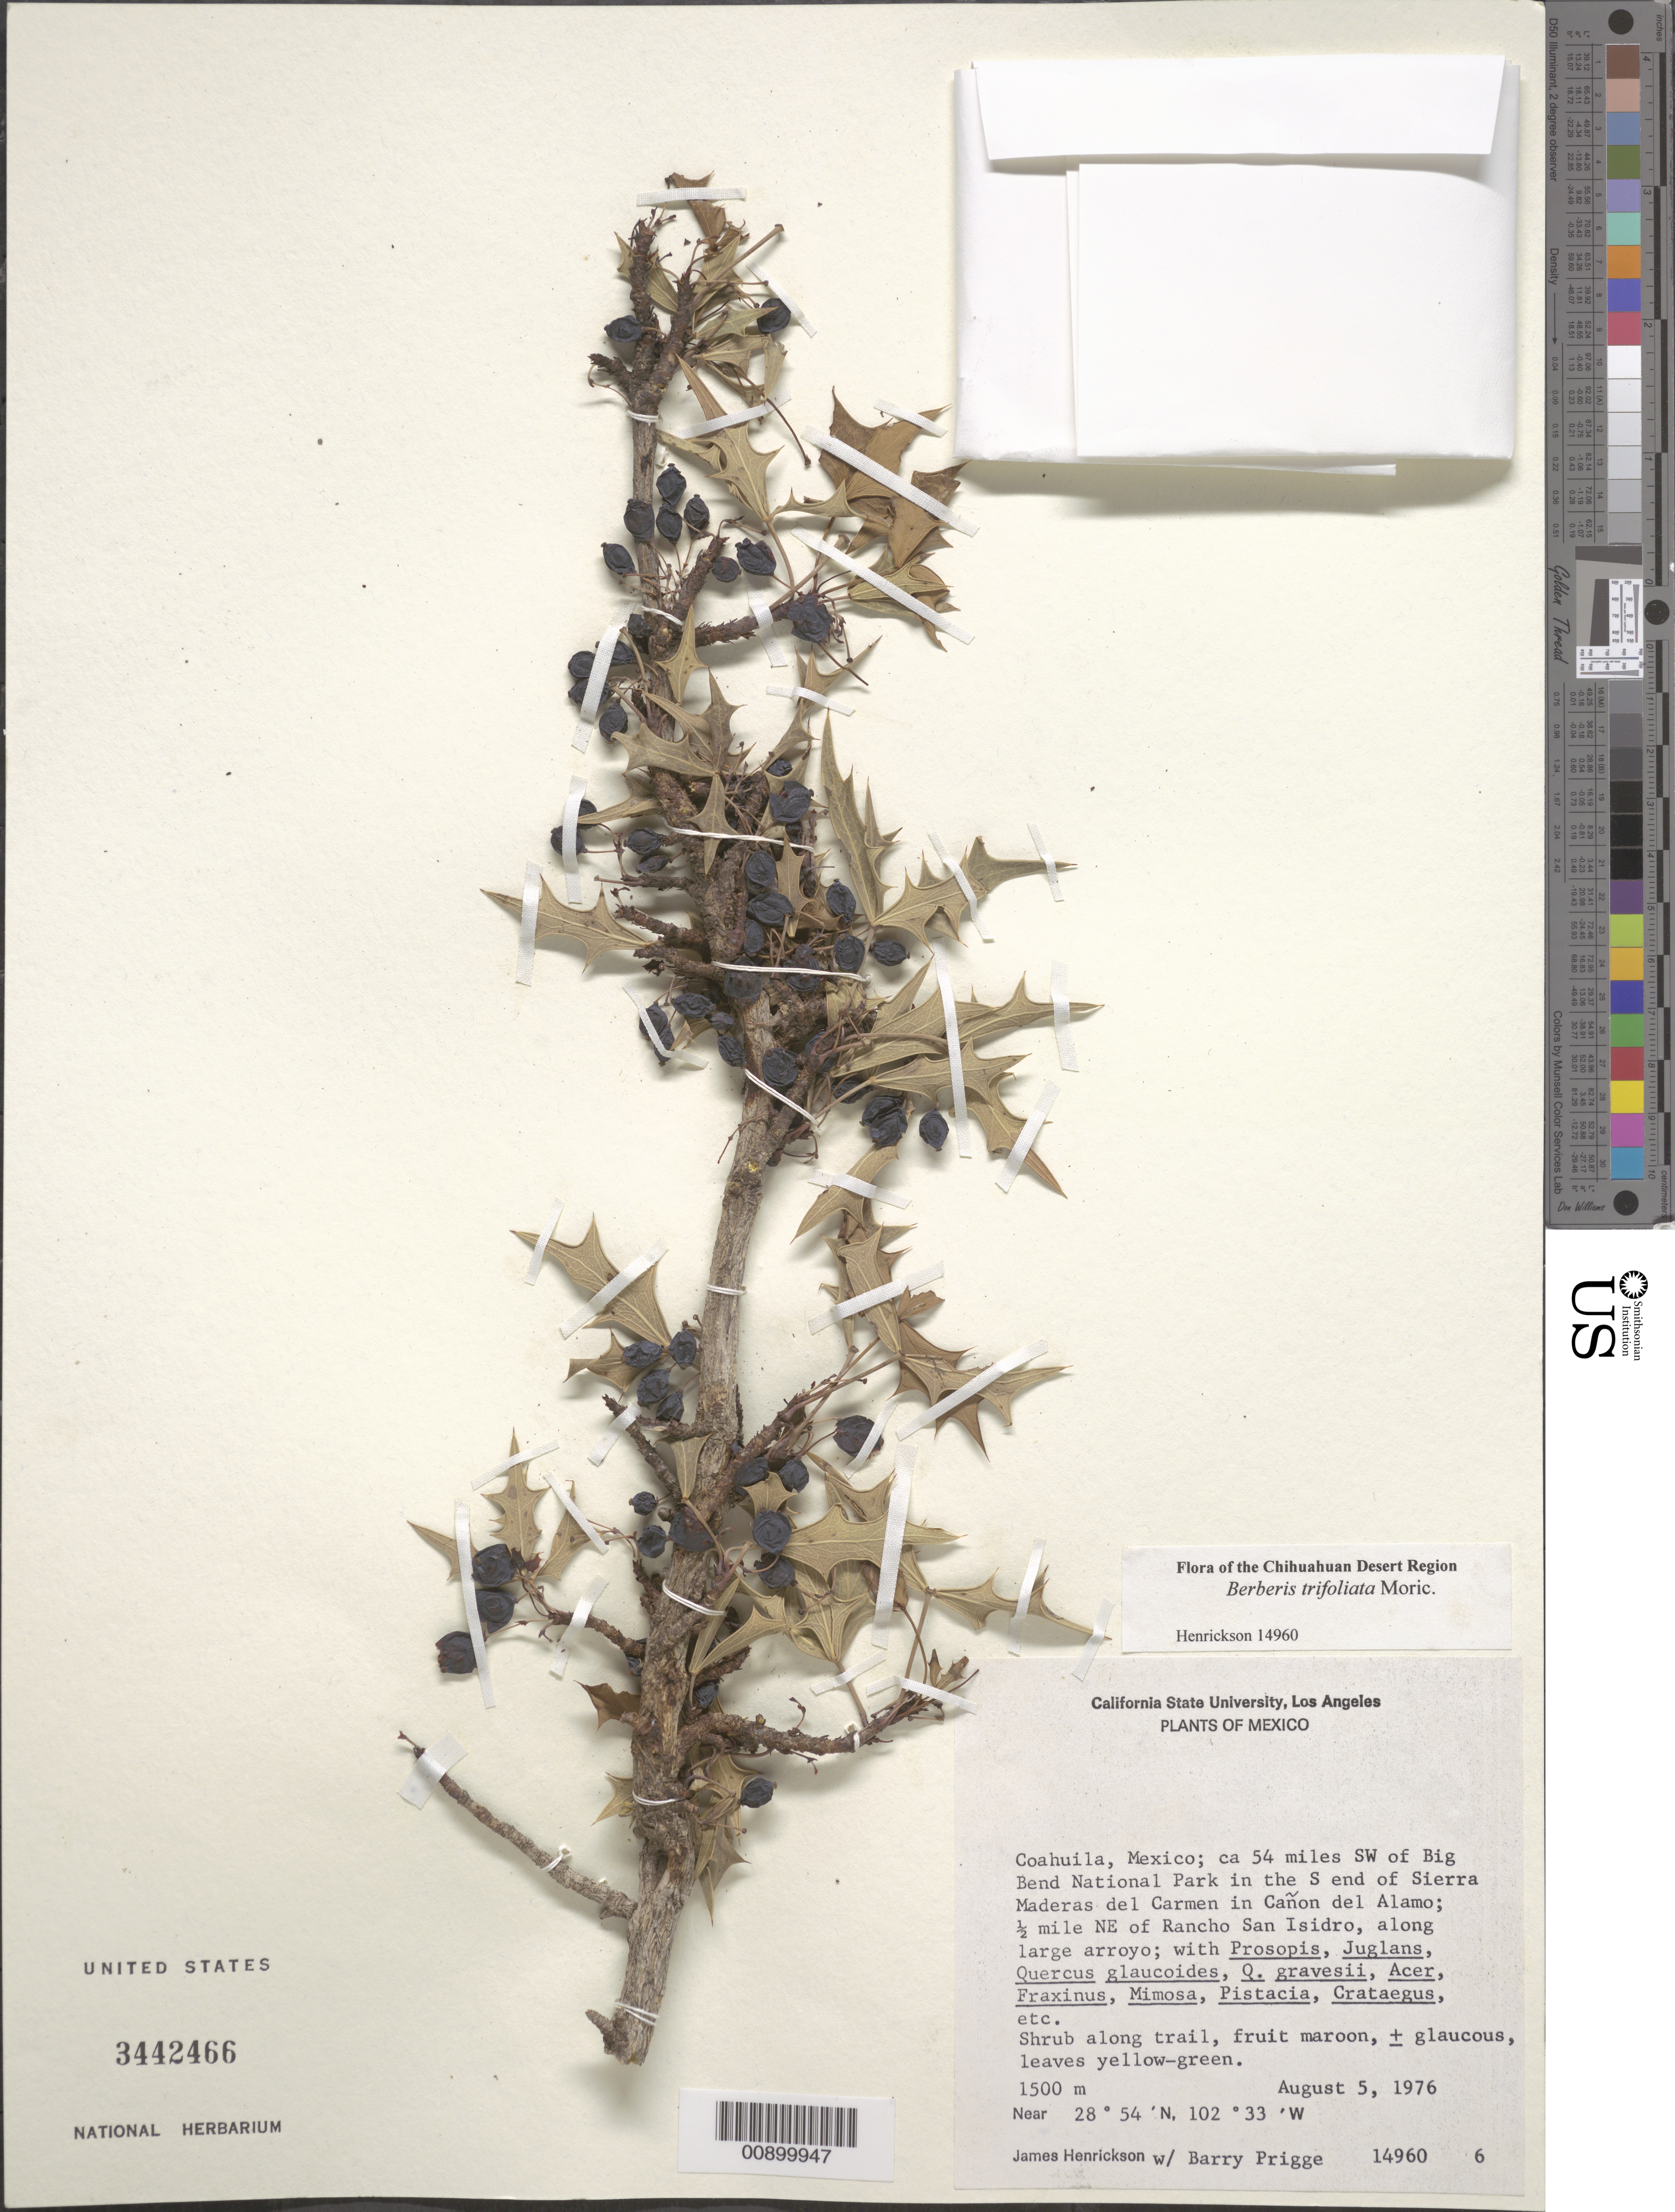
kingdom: Plantae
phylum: Tracheophyta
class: Magnoliopsida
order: Ranunculales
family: Berberidaceae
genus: Mahonia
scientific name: Mahonia trifoliolata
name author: (Monic.) Fedde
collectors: J. Henrickson & B. Prigge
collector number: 14960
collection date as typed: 05 Aug 1976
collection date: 1976-08-05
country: Mexico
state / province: Coahuila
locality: Coahuila: ca 54 miles SW of Big Bend National Park in the S end of Sierra Maderas del Carmen in Cañon del Alamo; ½ mile NE of Rancho San Isidro, along large arroyo.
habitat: Along trail & large arroyo; w/Prosopis, Juglans, Quercus glaucoides, Q. gravesii, Acer, Fraxinus, Mimosa, Pistacia, Crataegus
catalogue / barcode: US 3442466